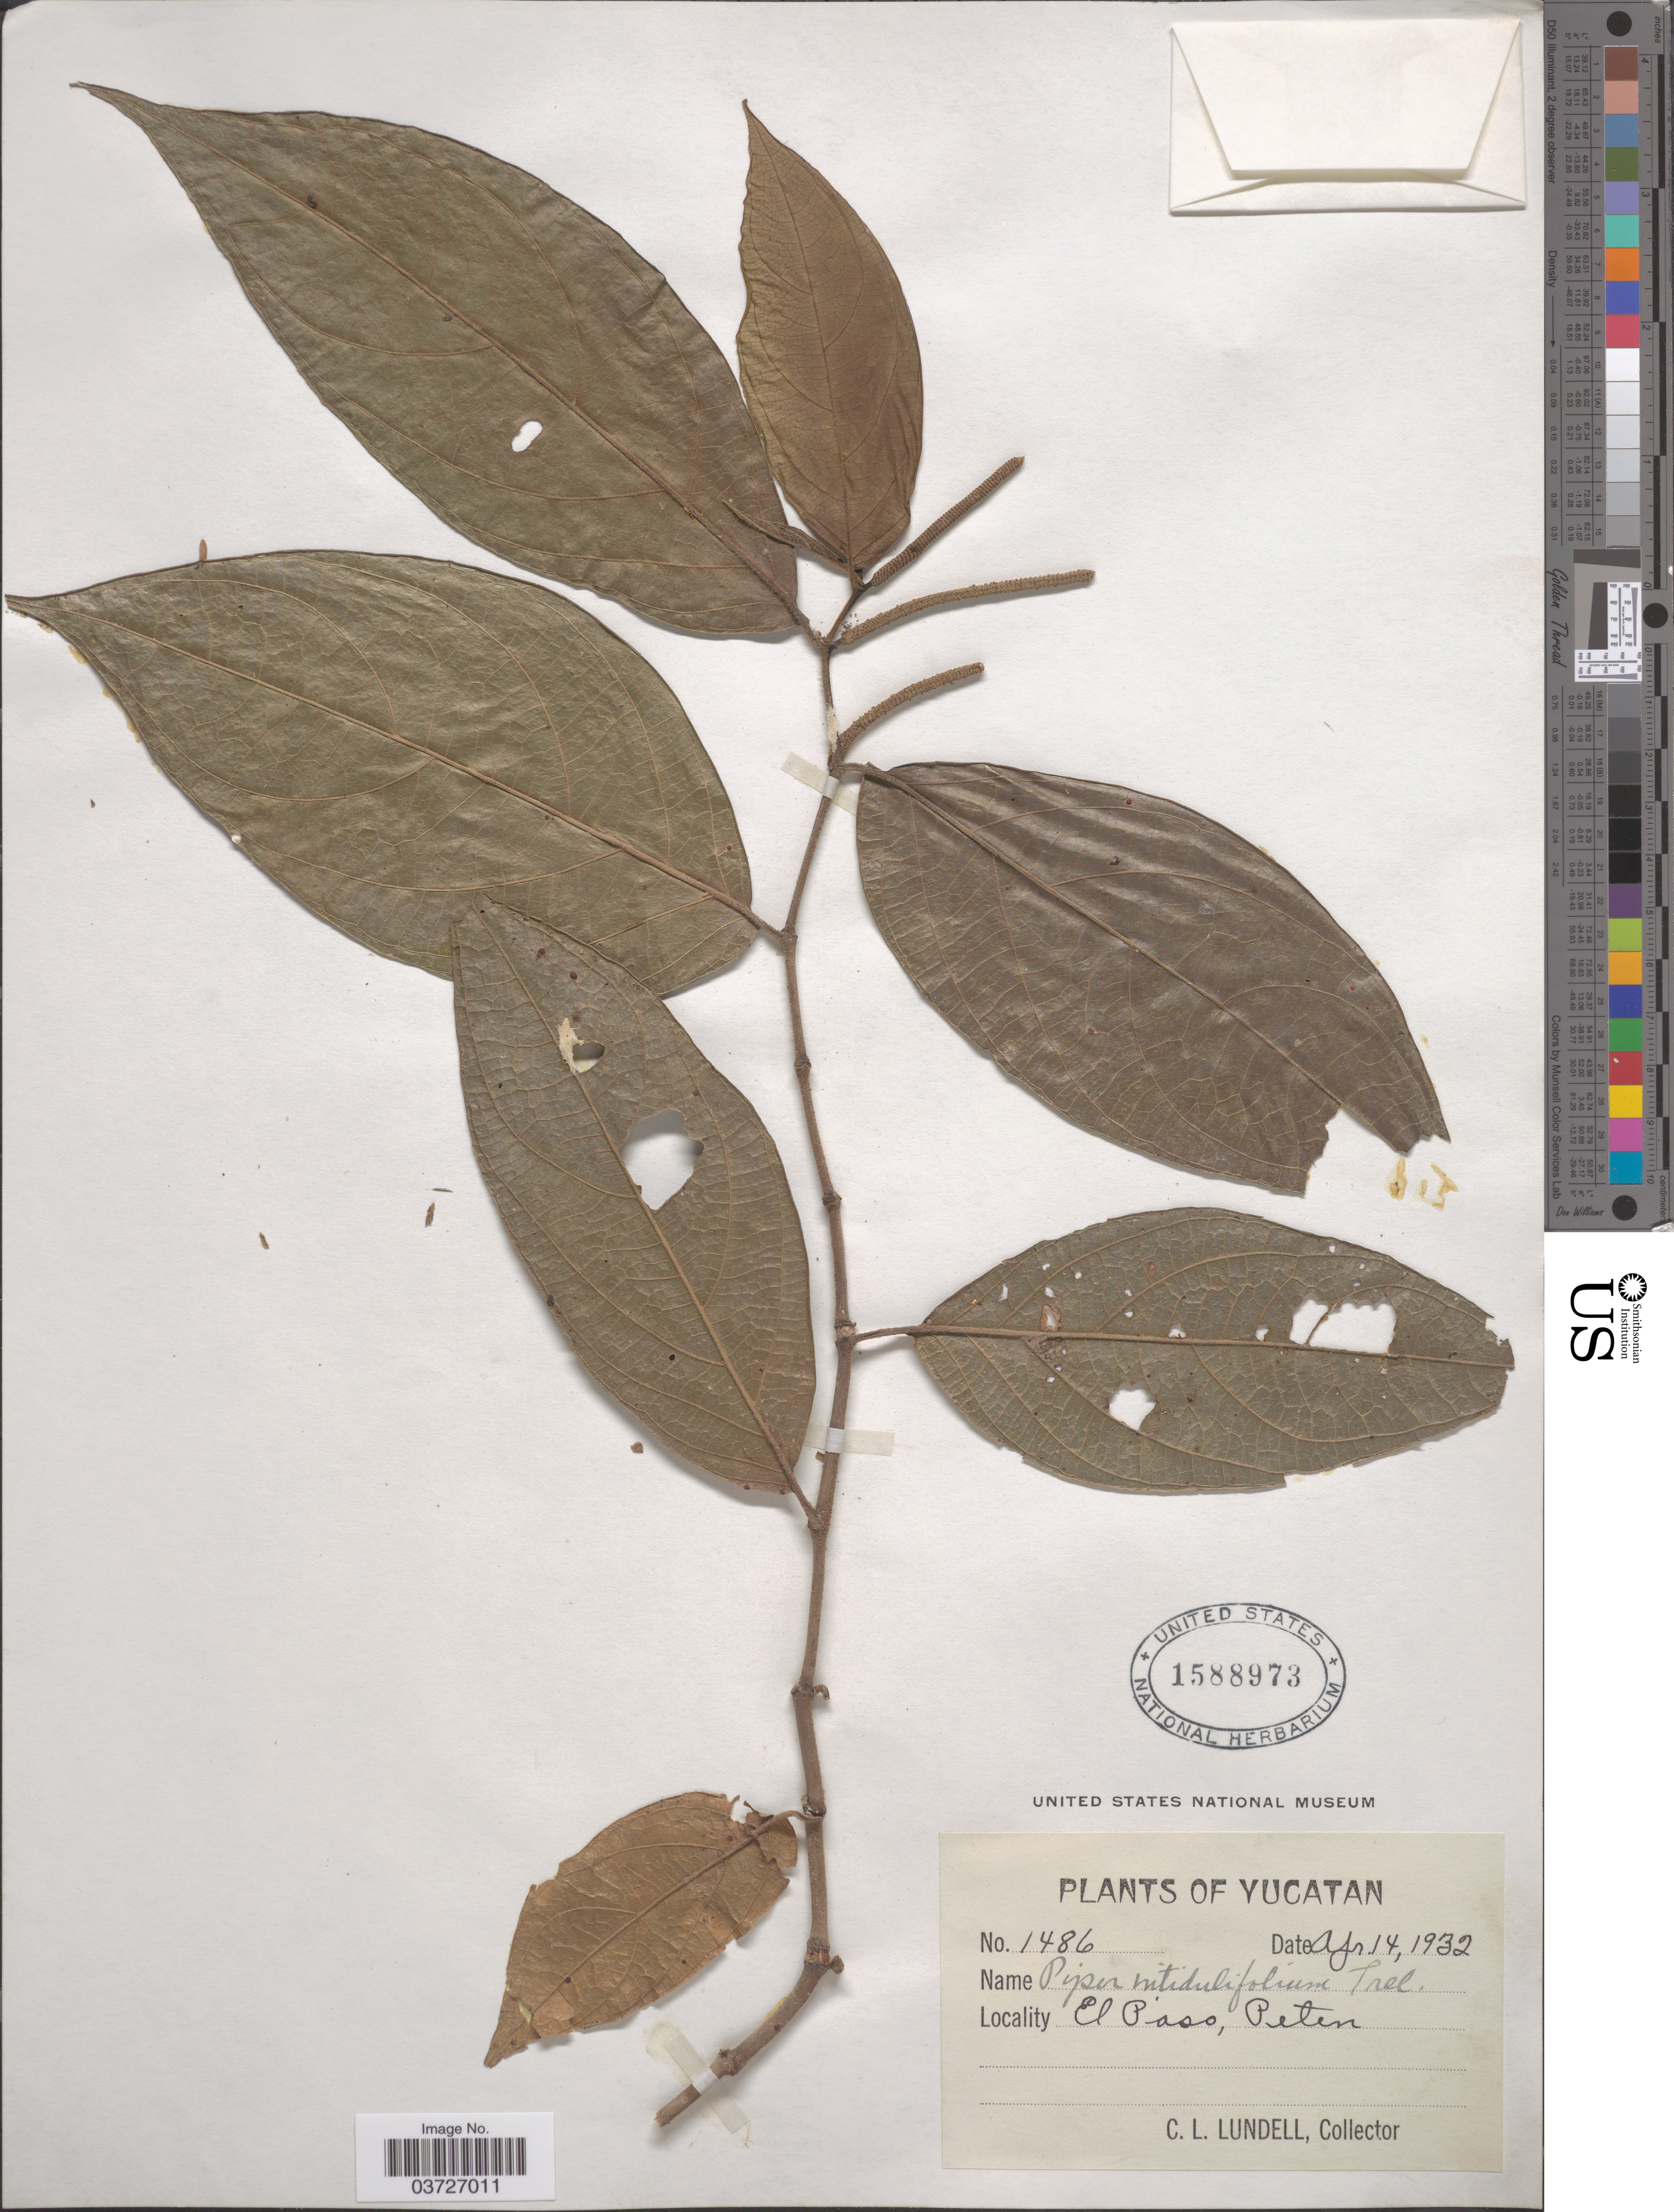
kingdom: Plantae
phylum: Tracheophyta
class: Magnoliopsida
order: Piperales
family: Piperaceae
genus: Piper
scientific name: Piper nitidulifolium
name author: Trel.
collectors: C. L. Lundell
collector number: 1486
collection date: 1932-04-14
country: Guatemala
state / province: El Peten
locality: El Paso, Peten.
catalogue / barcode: US 1588973